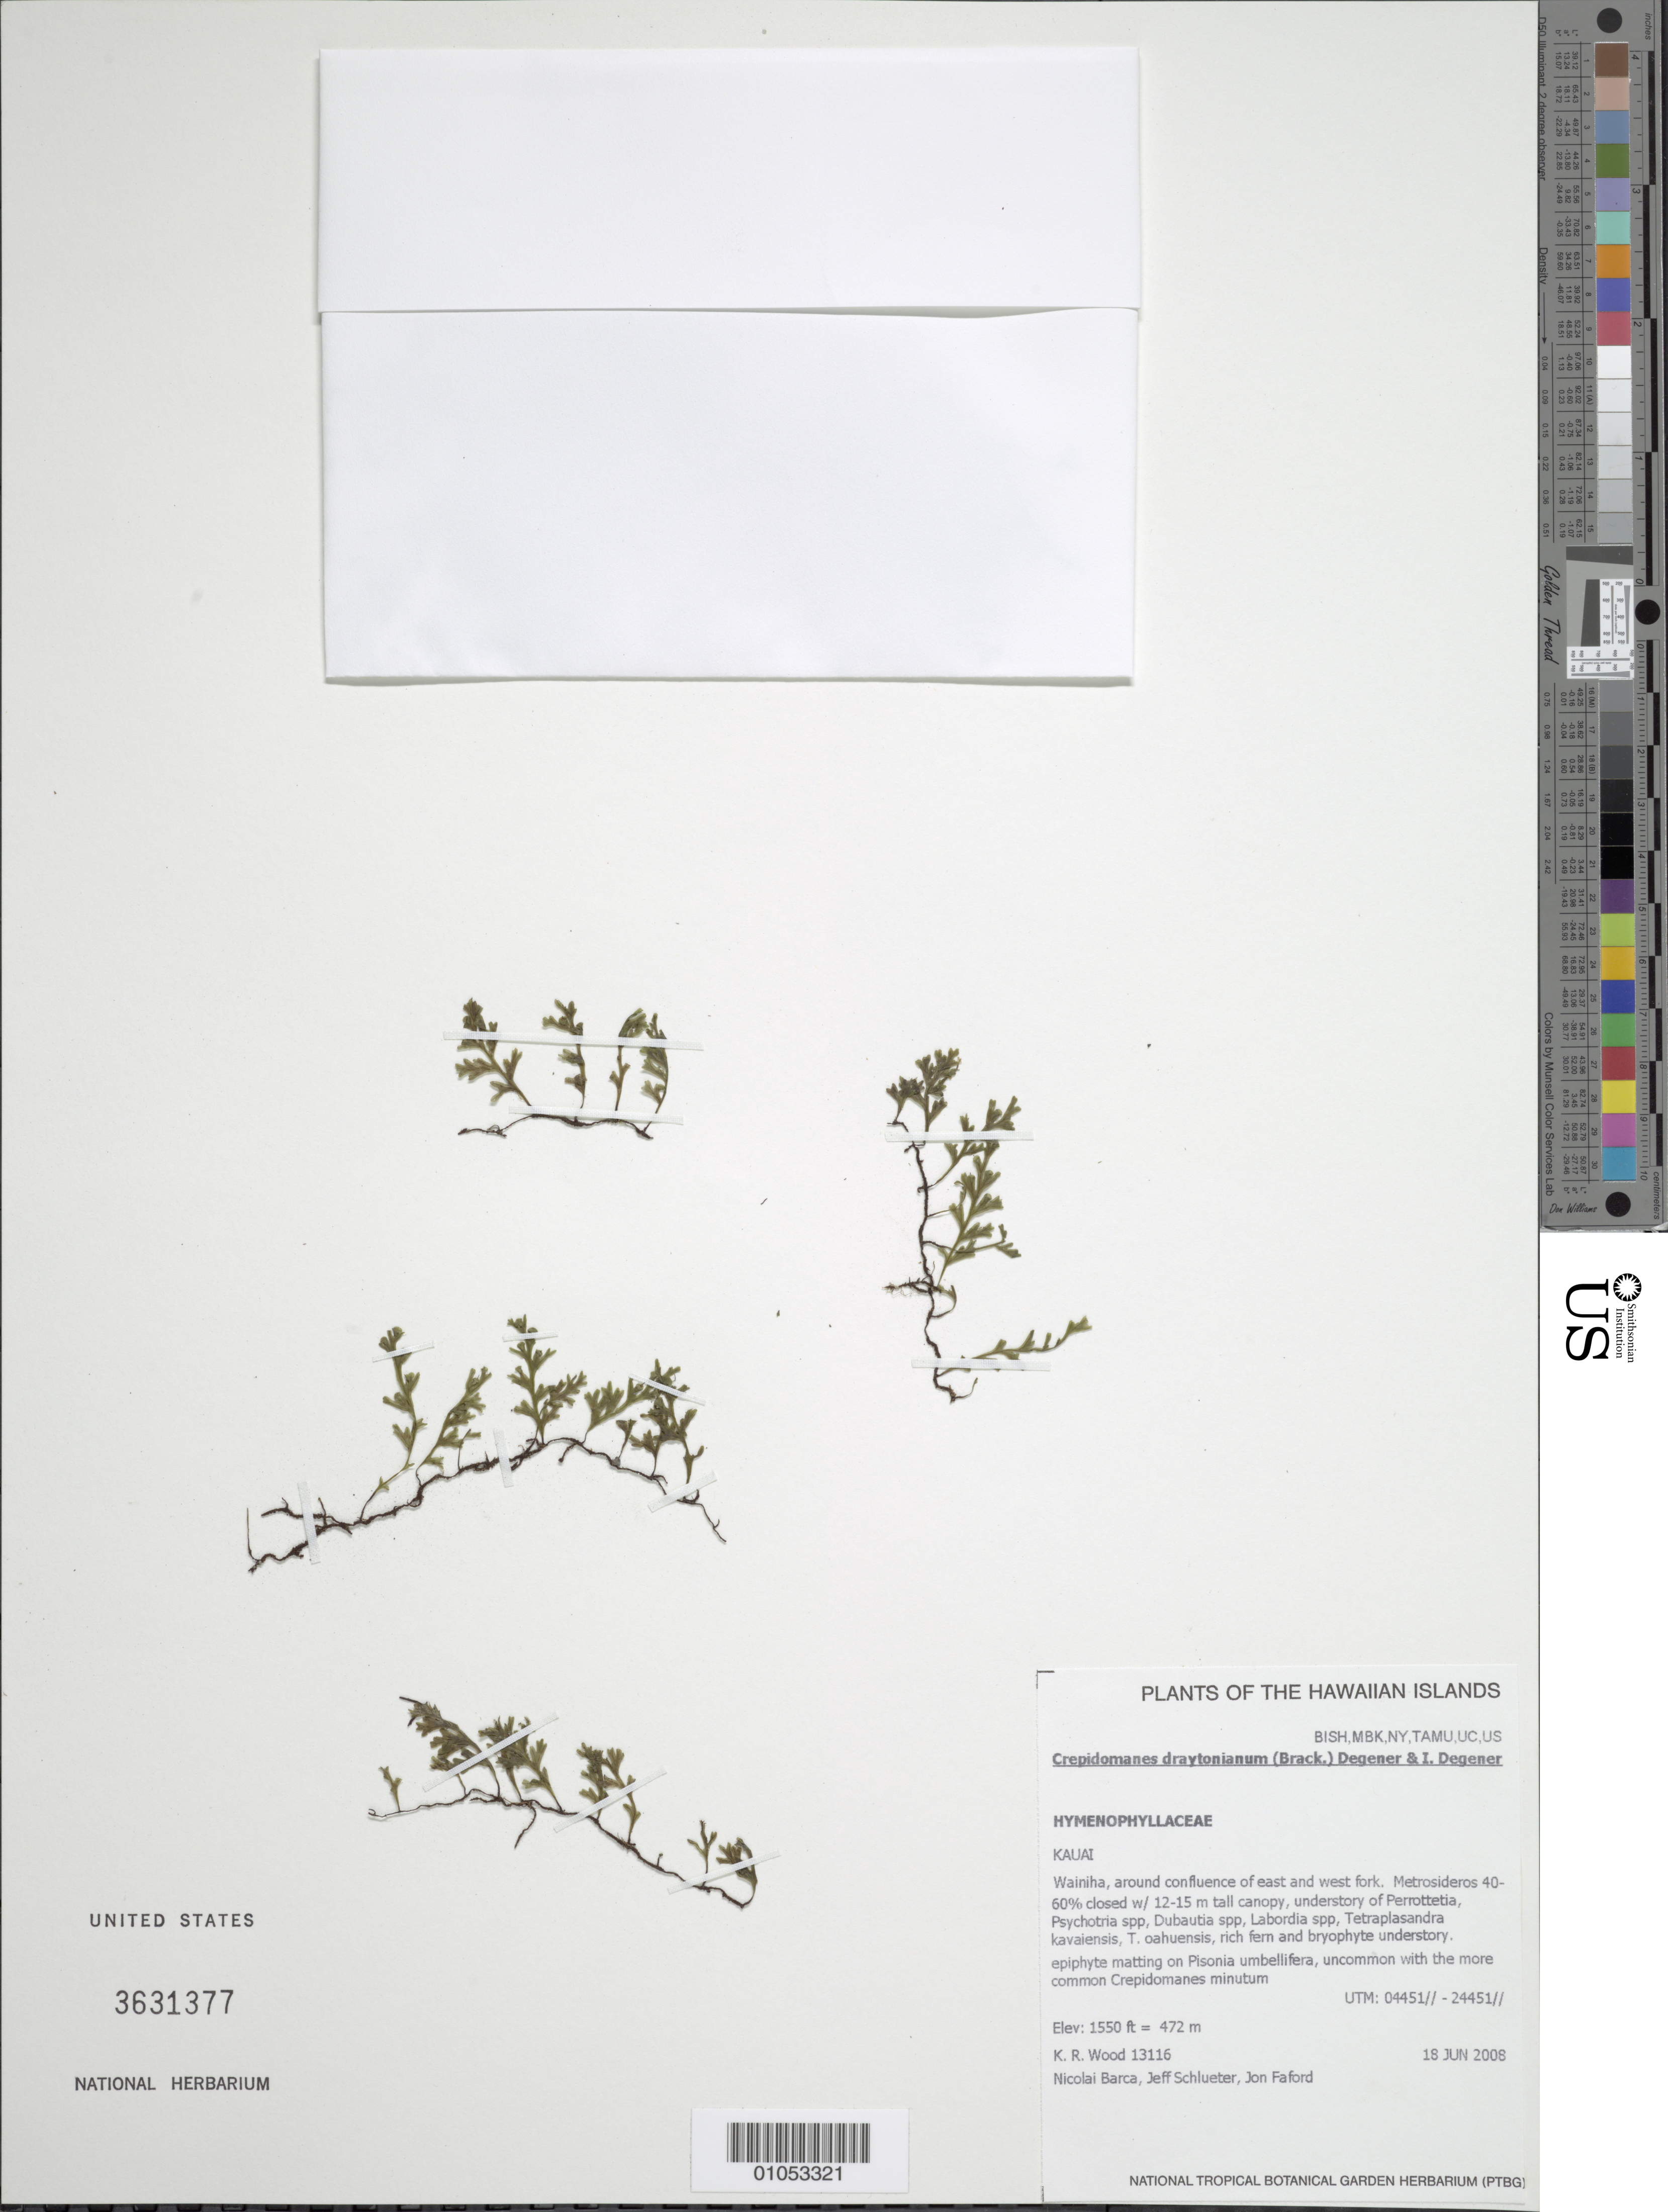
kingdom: Plantae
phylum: Tracheophyta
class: Polypodiopsida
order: Hymenophyllales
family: Hymenophyllaceae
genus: Crepidomanes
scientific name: Crepidomanes draytonianum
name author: (Brack.) Ebihara & K. Iwats.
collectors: K. R. Wood, N. Barca, J. Schlueter & J. Faford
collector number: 13116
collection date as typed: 18 Jun 2008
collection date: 2008-06-18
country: United States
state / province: Hawaii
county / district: Kaui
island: Kaua'i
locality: Wainiha, around confluence of east and west fork.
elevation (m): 472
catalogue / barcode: US 3631377